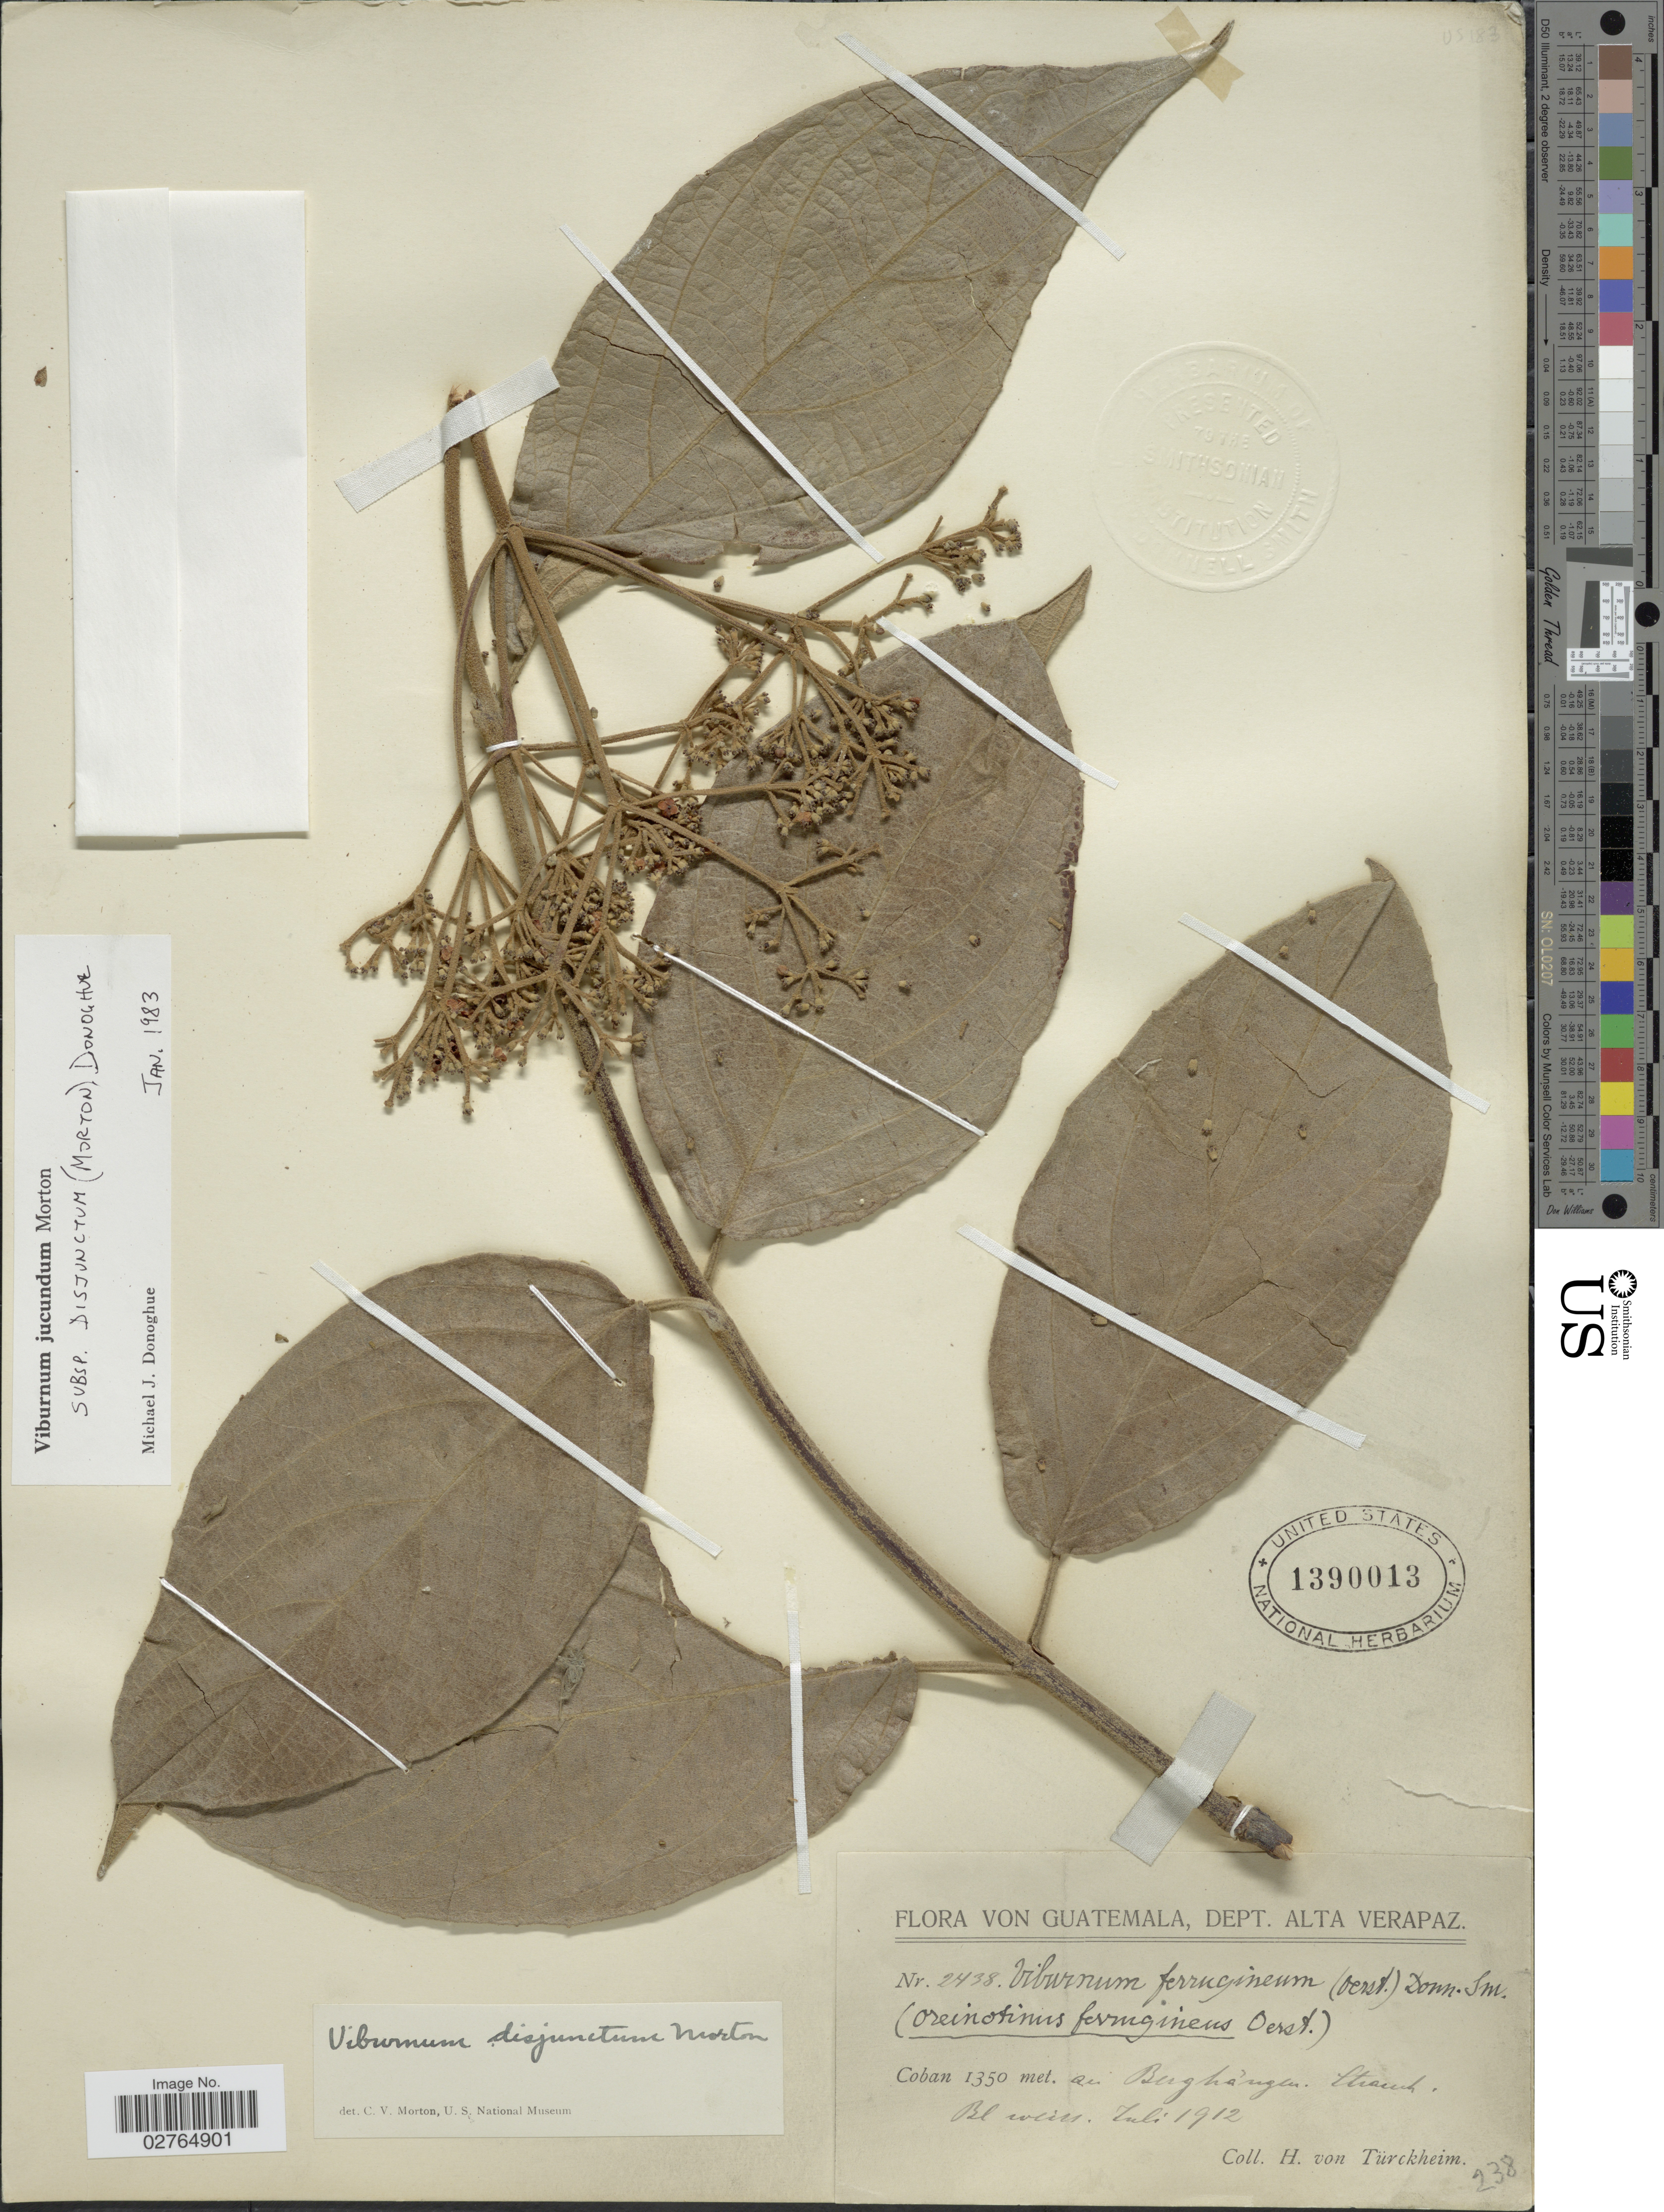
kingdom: Plantae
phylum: Tracheophyta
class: Magnoliopsida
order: Dipsacales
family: Viburnaceae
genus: Viburnum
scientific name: Viburnum jucundum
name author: C.V. Morton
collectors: H. von Türckheim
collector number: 2438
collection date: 1912-07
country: Guatemala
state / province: Alta Verapaz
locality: Dept. Alta Verapaz. Coban.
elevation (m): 1350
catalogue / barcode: US 1390013